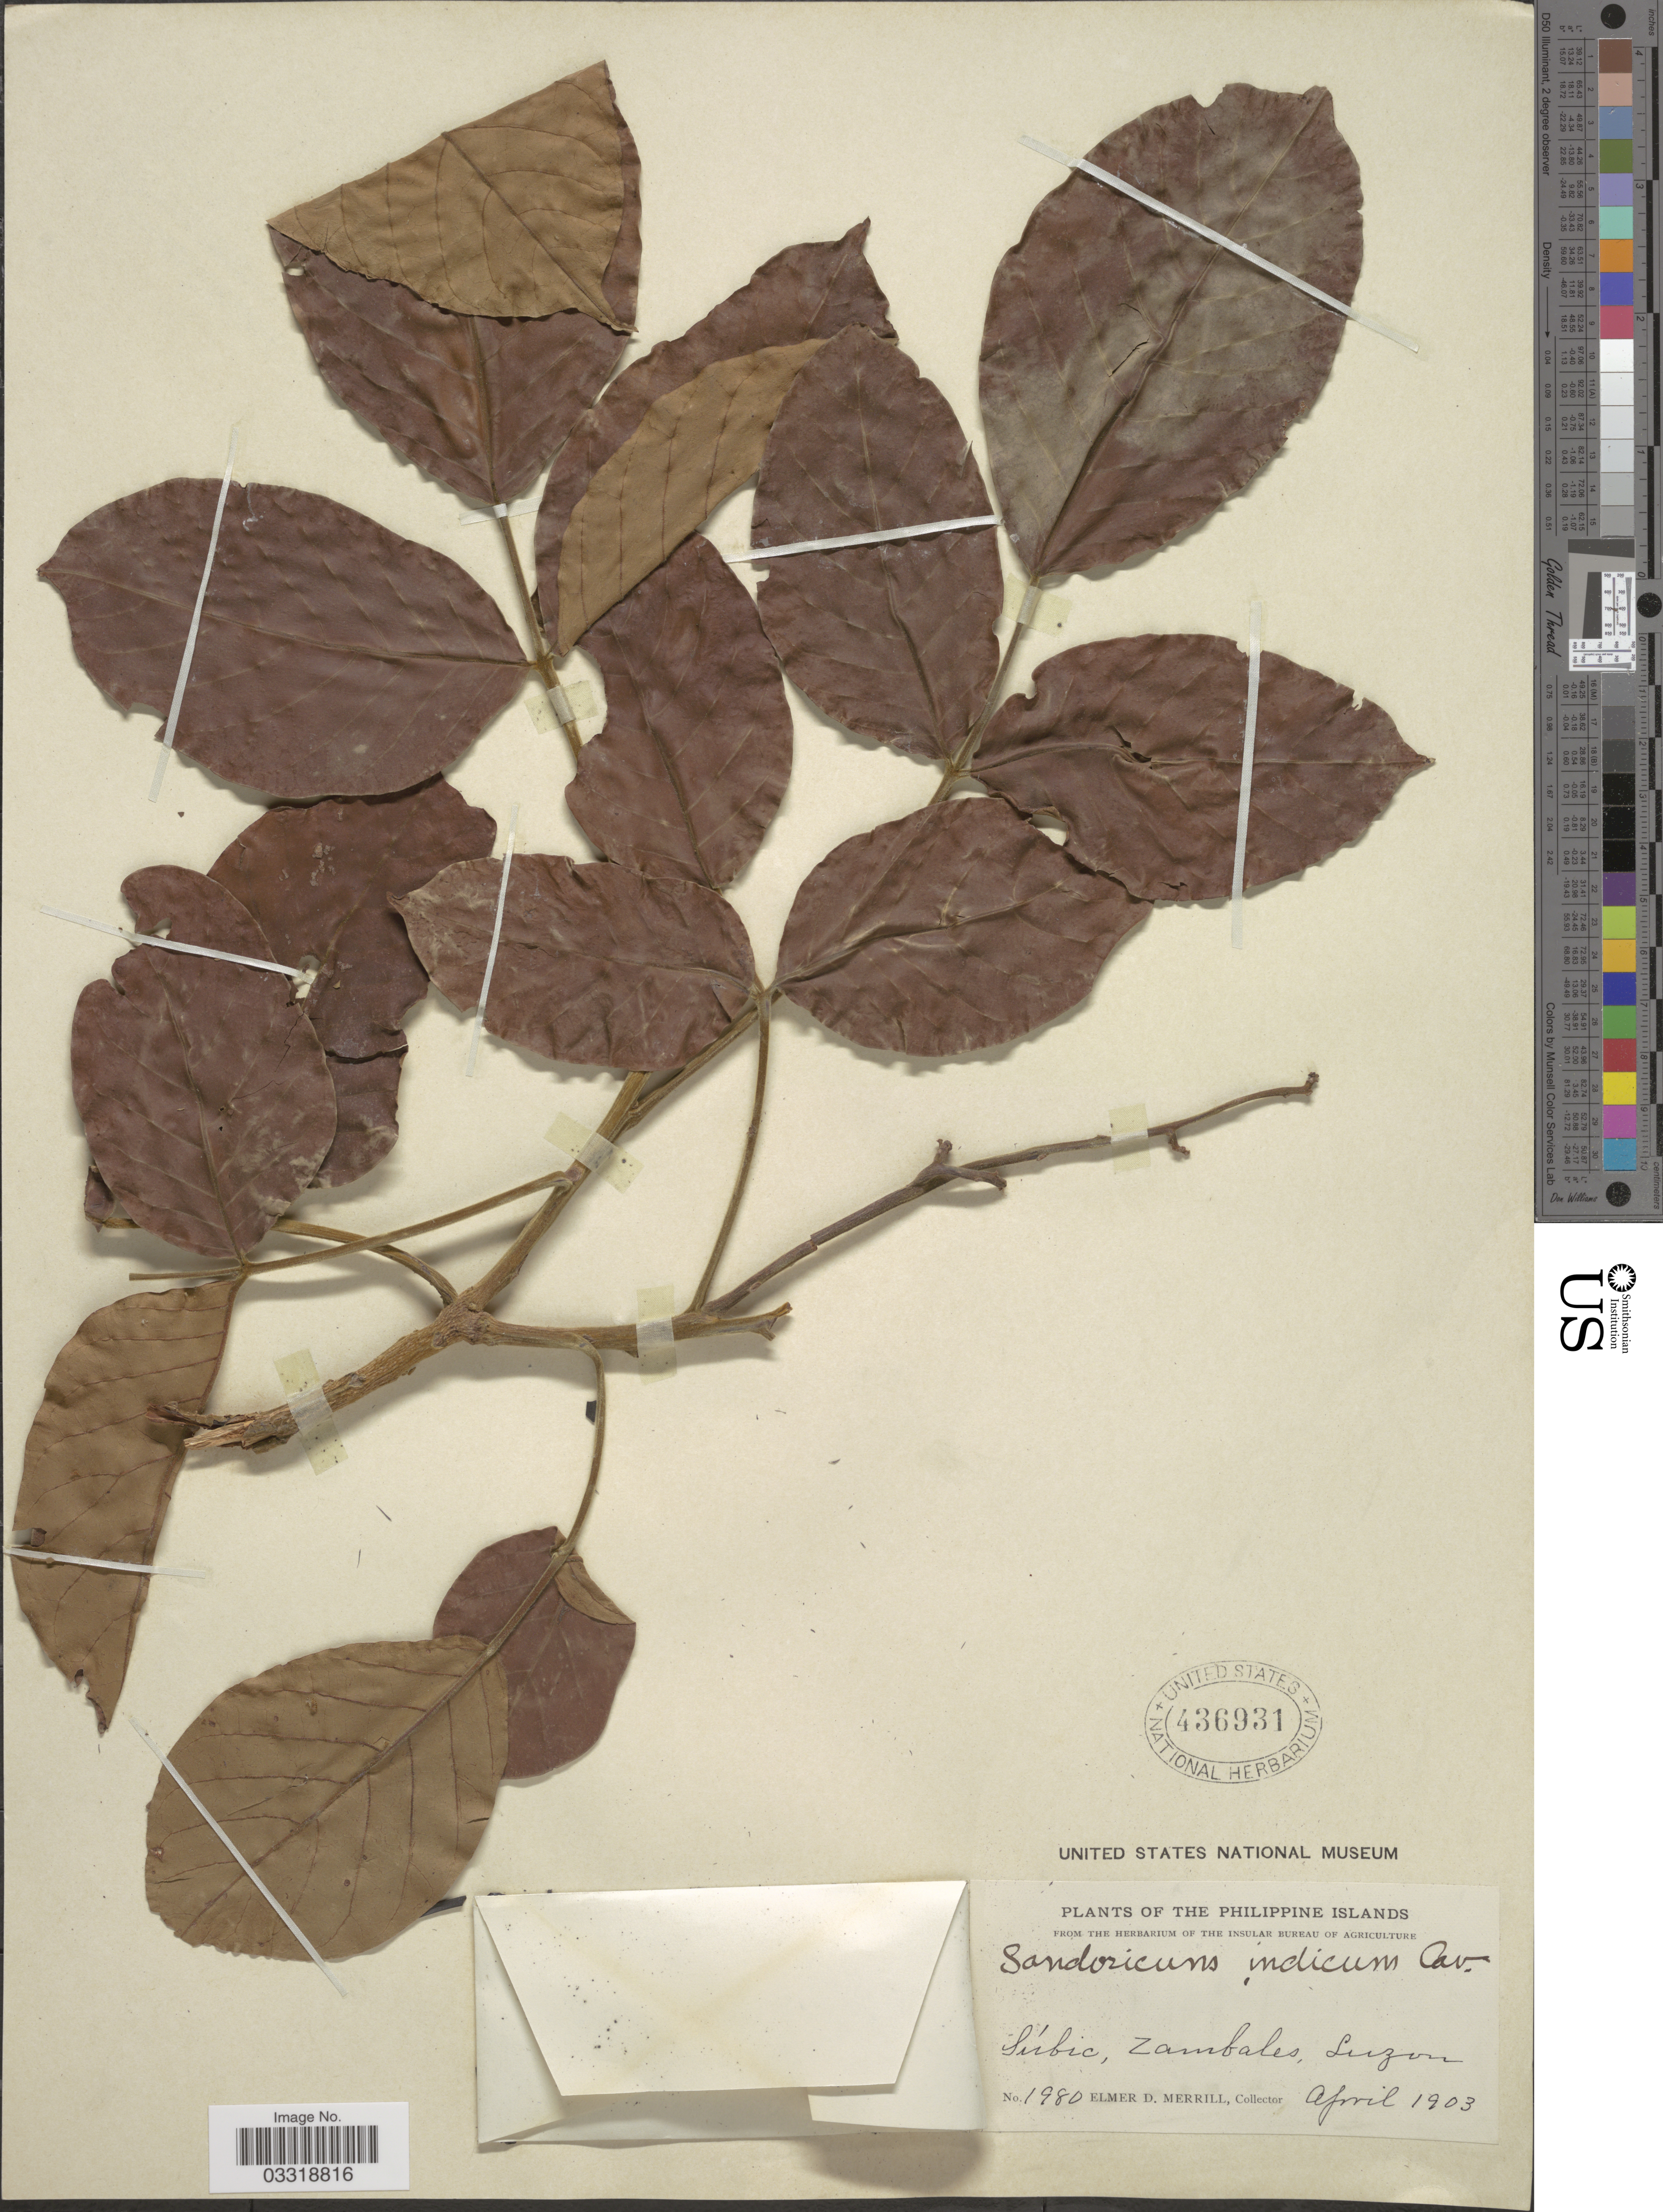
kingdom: Plantae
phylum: Tracheophyta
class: Magnoliopsida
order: Sapindales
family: Meliaceae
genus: Sandoricum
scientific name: Sandoricum koetjape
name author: (Burm. f.) Merr.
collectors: E. D. Merrill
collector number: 1980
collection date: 1903-04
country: Philippines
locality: Súbic, Zambales, Luzon.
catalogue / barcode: US 436931